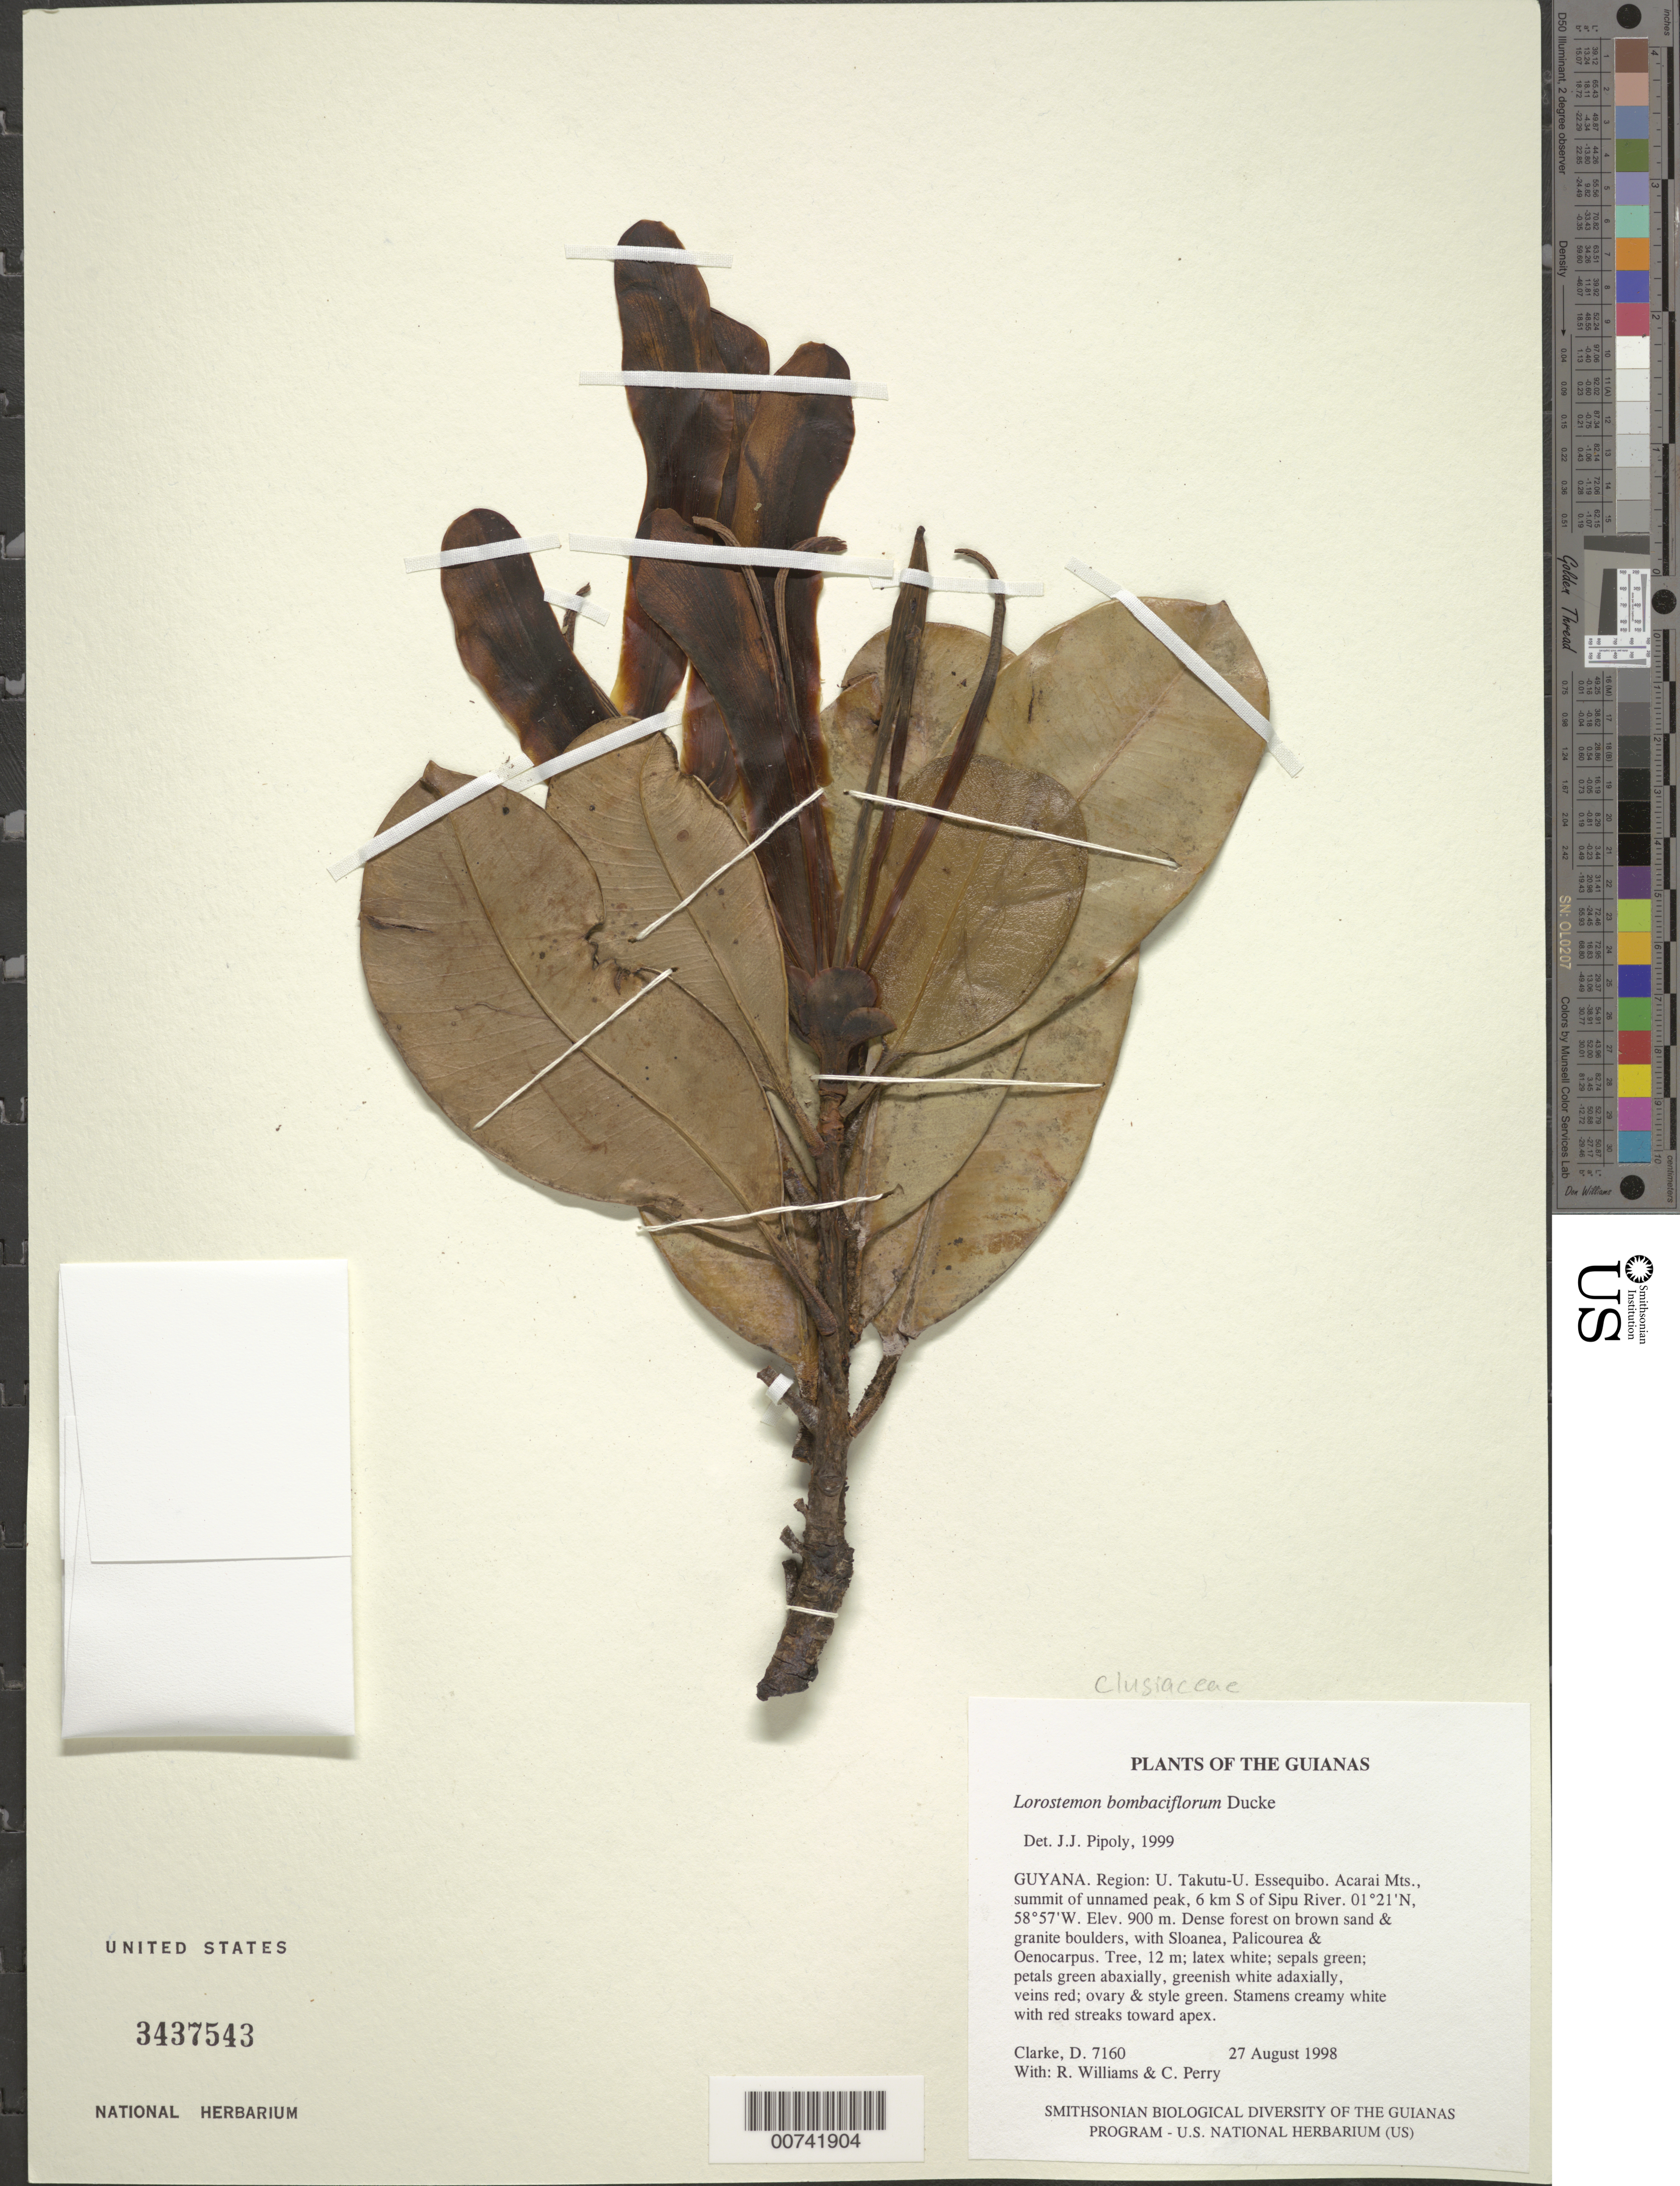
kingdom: Plantae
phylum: Tracheophyta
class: Magnoliopsida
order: Malpighiales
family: Clusiaceae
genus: Lorostemon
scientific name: Lorostemon bombaciflorum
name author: Ducke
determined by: Pipoly, J. J., III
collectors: H. D. Clarke, R. Williams & C. Perry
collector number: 7160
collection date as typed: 27 August 1998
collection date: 1998-08-27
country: Guyana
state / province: U. Takutu-U. Essequibo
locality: Acarai Mts., summit of unnamed peak, 6 km S of Sipu River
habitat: Dense forest on brown sand & granite boulders, with Sloanea, Palicourea & Oenocarpus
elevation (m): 900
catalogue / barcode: US 3437543